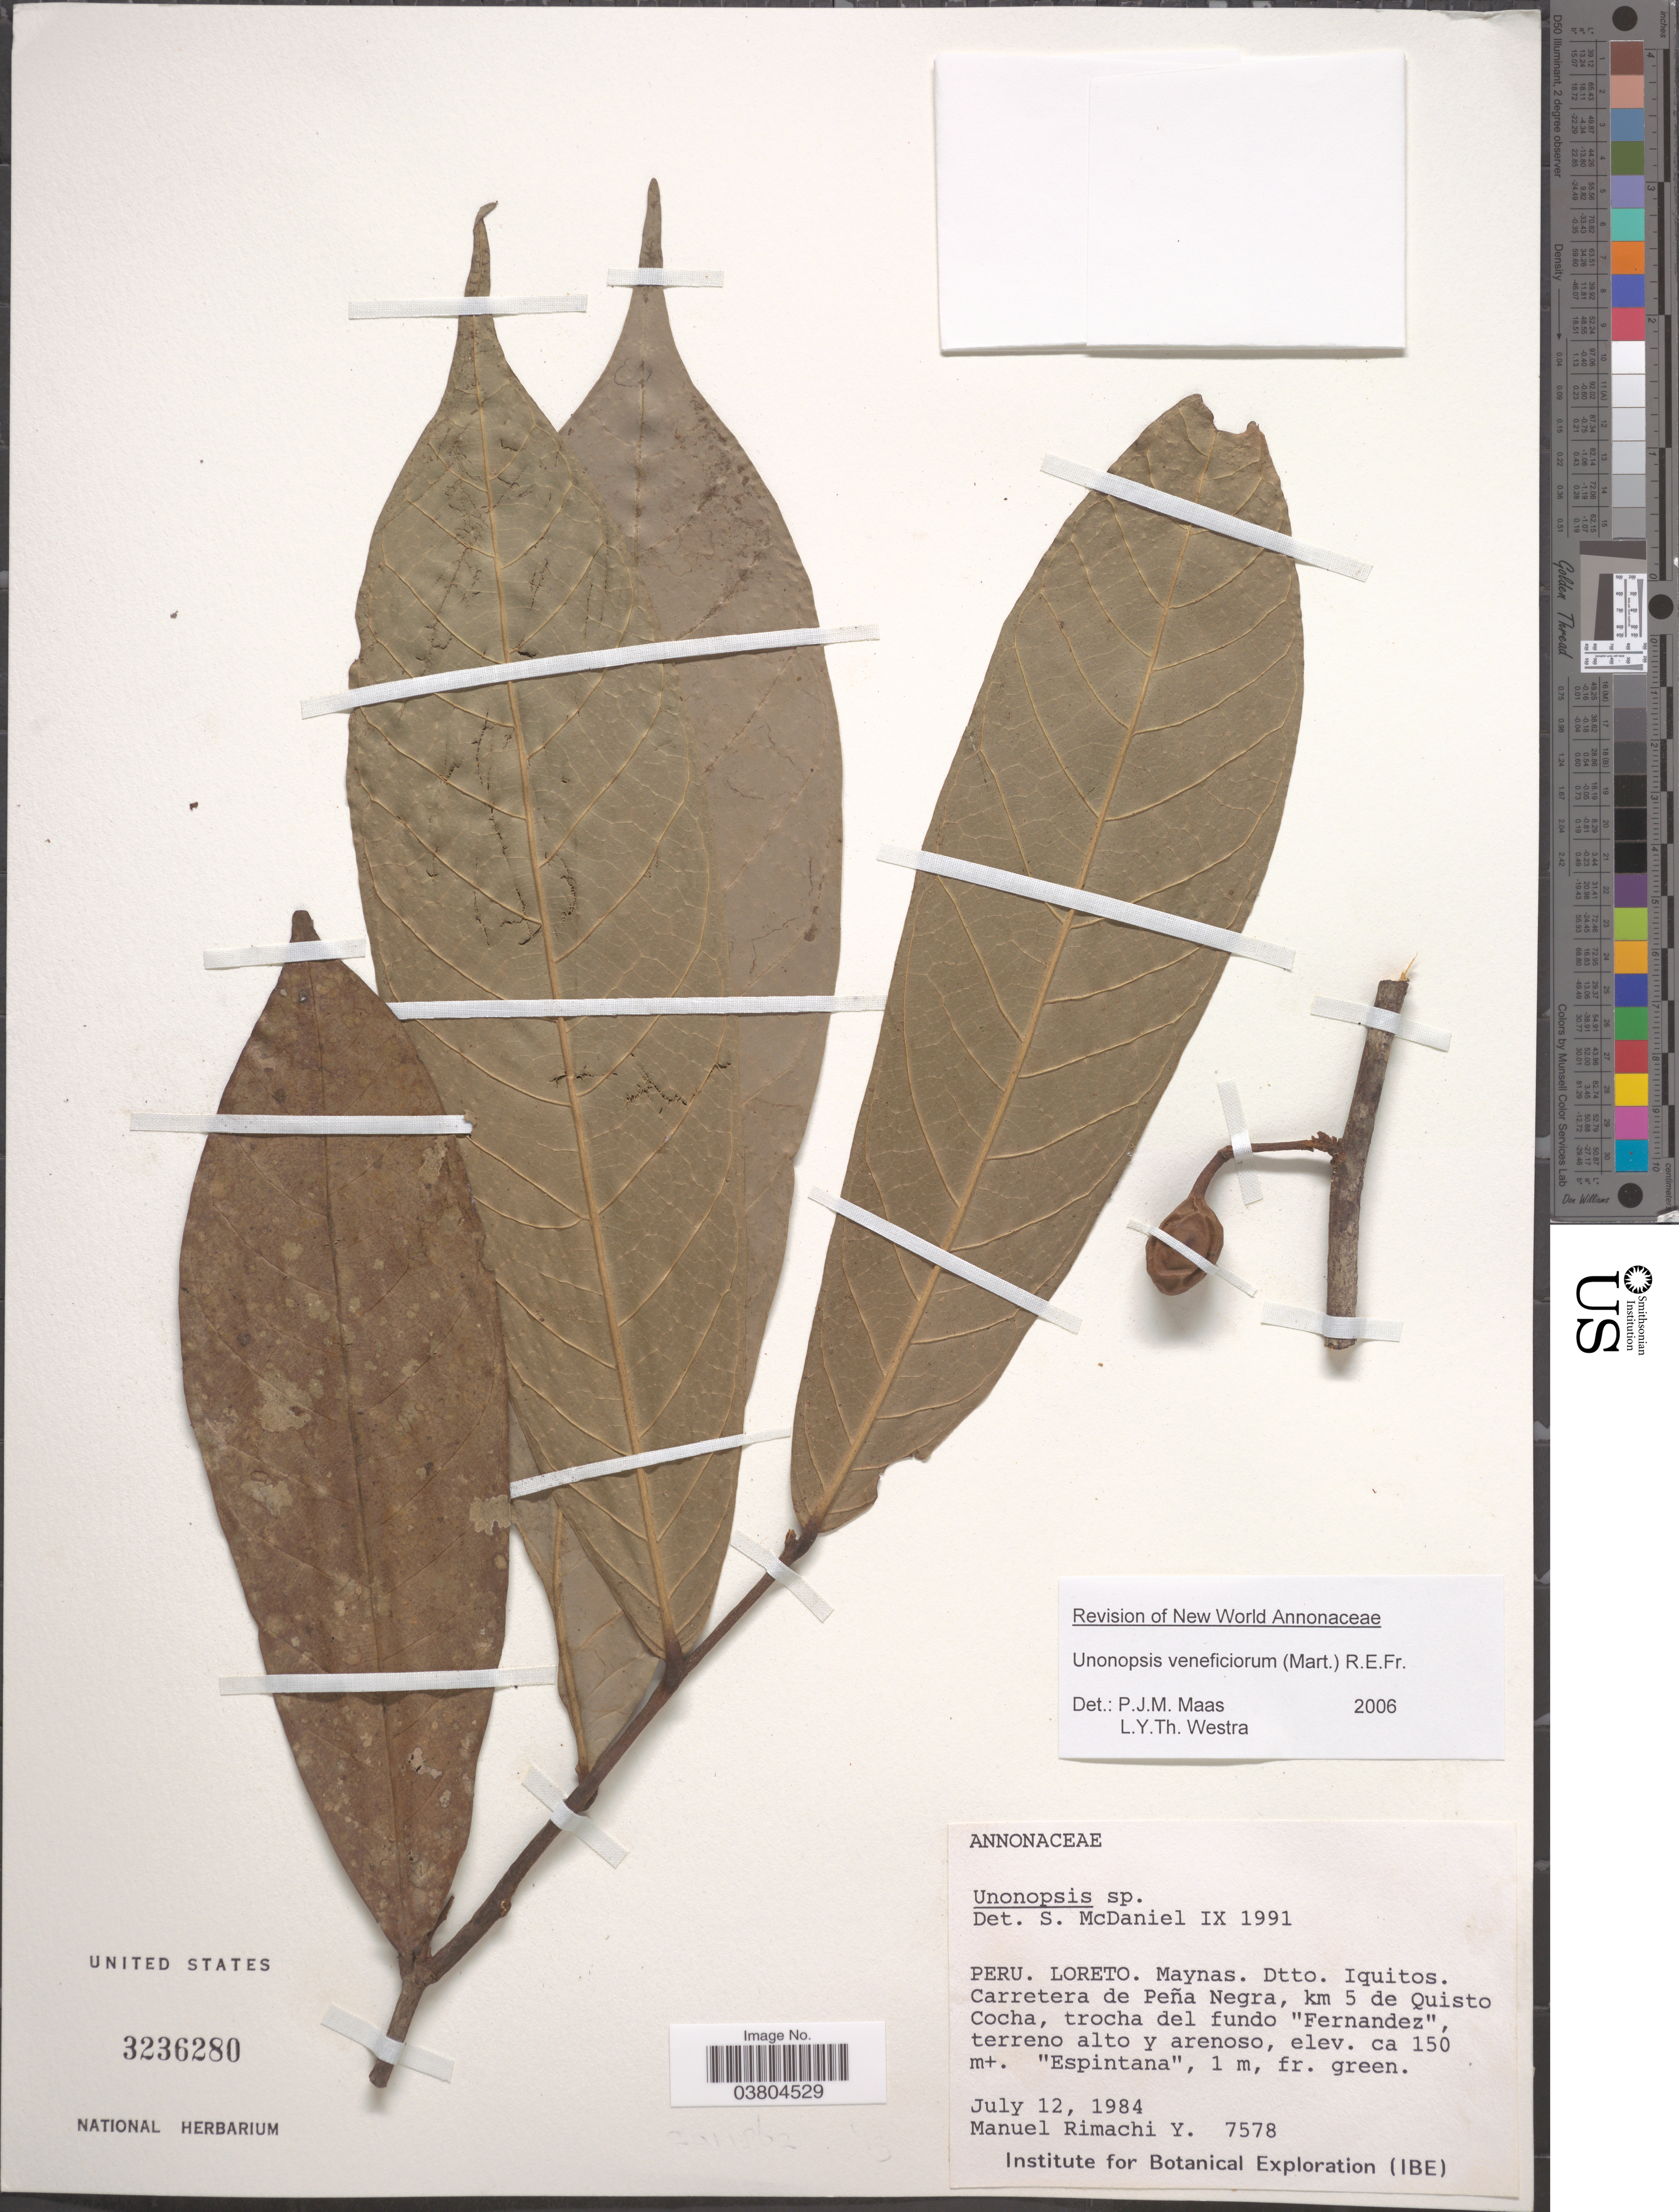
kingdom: Plantae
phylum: Tracheophyta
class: Magnoliopsida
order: Magnoliales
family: Annonaceae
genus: Unonopsis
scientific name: Unonopsis veneficiorum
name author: (Mart.) R.E. Fr.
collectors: M. Rimachi Y.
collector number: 7578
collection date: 1984-07-12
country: Peru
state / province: Loreto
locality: Maynas. Dtto. Iquitos. Carretera de Peña Negra, km 5 de Quisto Cocha, trocha del fundo "Fernandez".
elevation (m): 150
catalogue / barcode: US 3236280